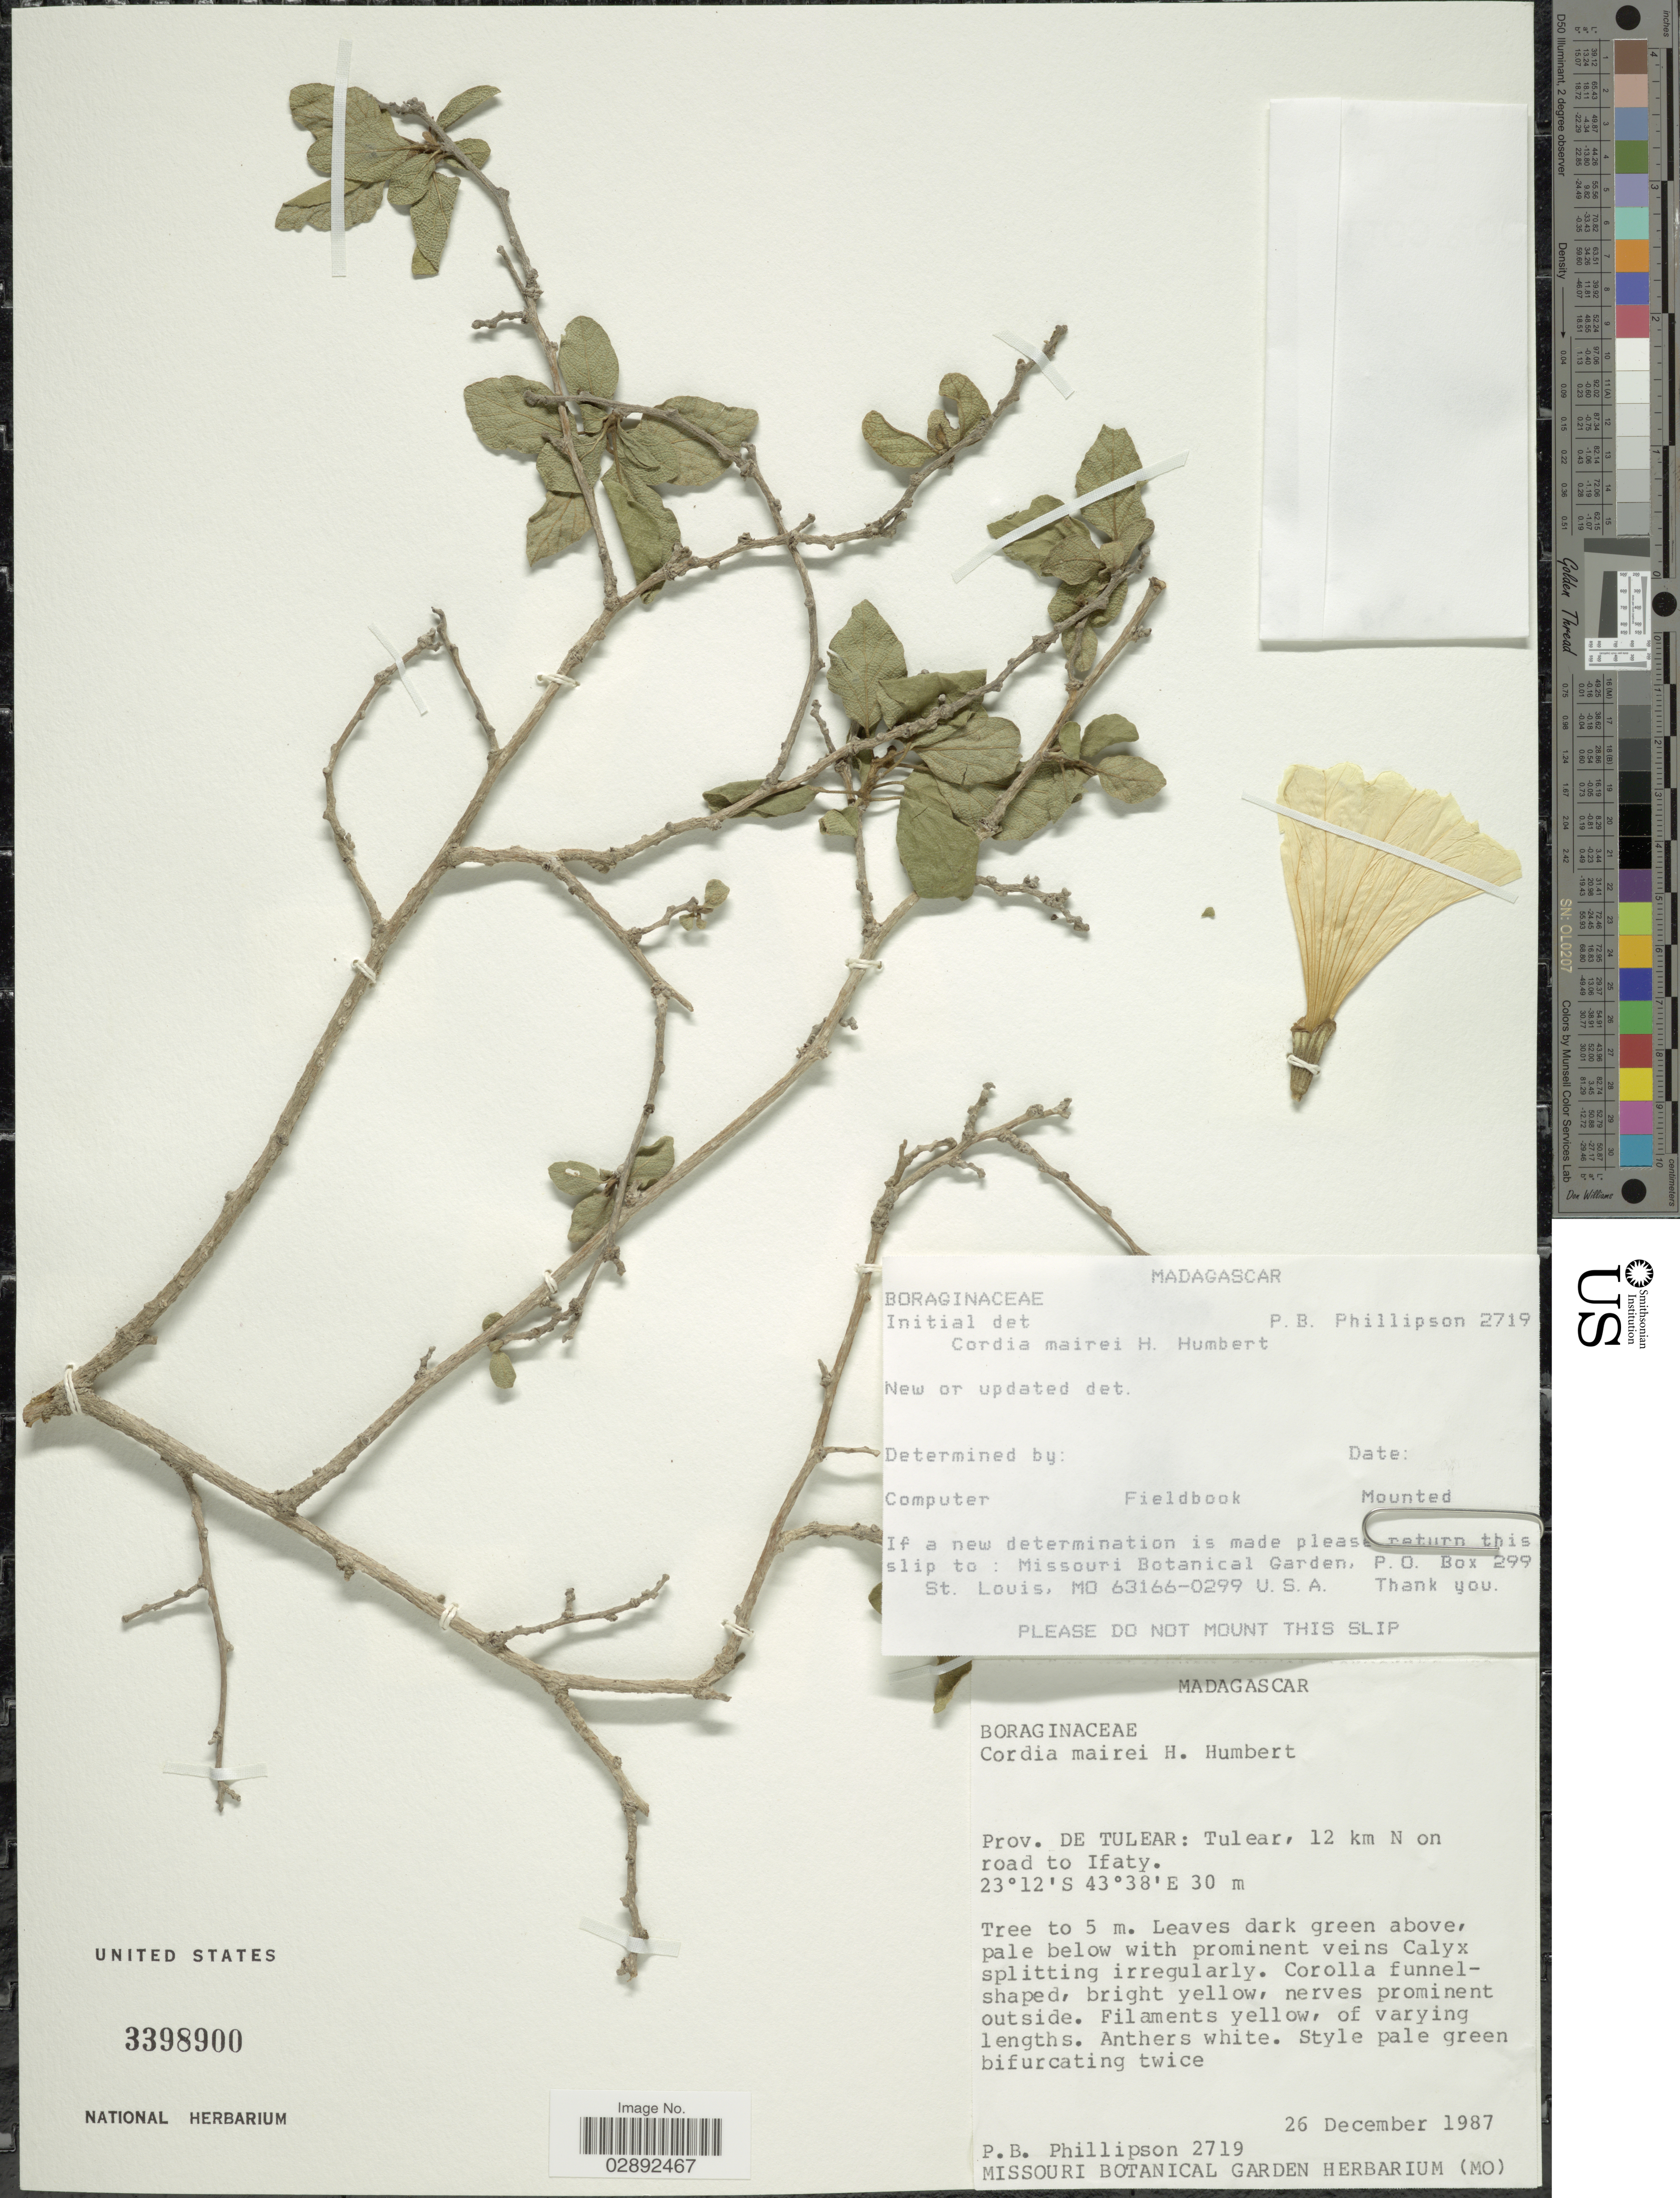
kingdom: Plantae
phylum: Tracheophyta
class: Magnoliopsida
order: Boraginales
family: Cordiaceae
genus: Cordia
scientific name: Cordia mairei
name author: Humbert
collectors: P. B. Phillipson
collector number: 2719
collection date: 1987-12-26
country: Madagascar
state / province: Atsimo-Andrefana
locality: Prov. de Tulear: Tulear, 12 km N on road to Ifaty.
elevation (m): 30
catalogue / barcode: US 3398900